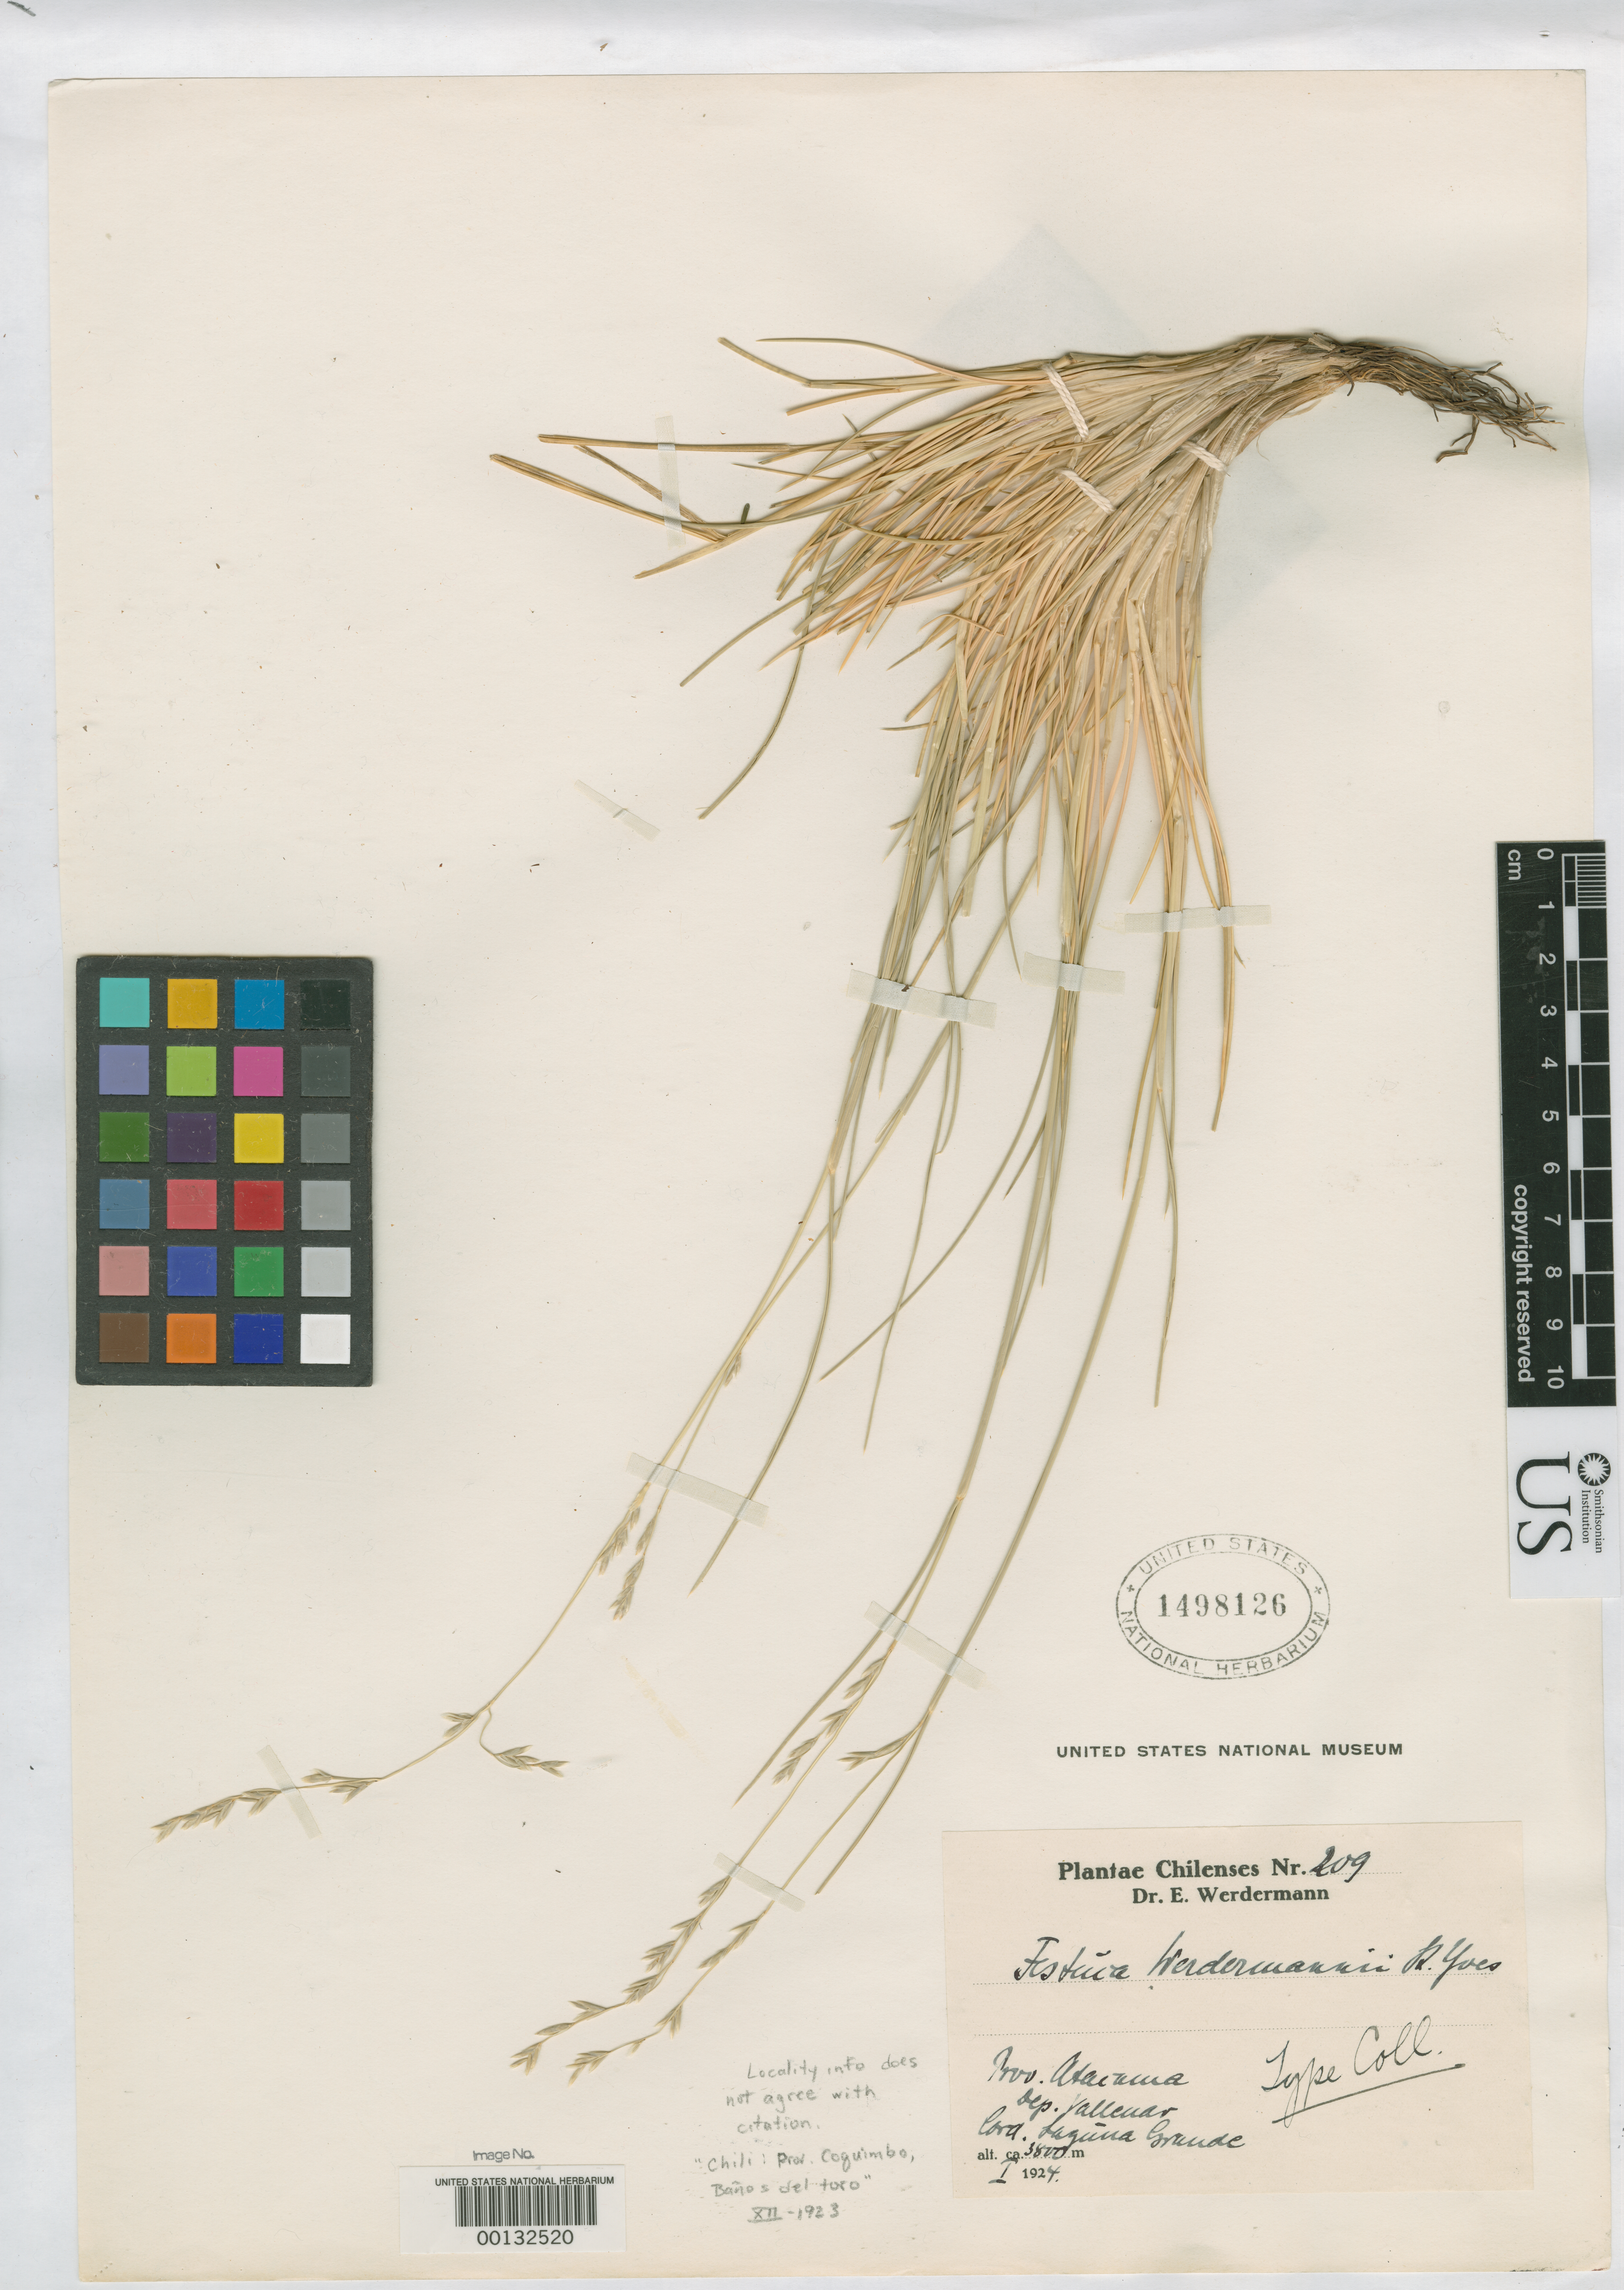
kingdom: Plantae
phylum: Tracheophyta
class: Liliopsida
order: Poales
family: Poaceae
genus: Festuca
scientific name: Festuca werdermannii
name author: Saint-Yves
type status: Isotype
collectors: E. Werdermann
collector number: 209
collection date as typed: Dec 1923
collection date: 1923-12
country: Chile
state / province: Atacama (III)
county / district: Vallenar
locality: Laguna Grande.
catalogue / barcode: US 1498126